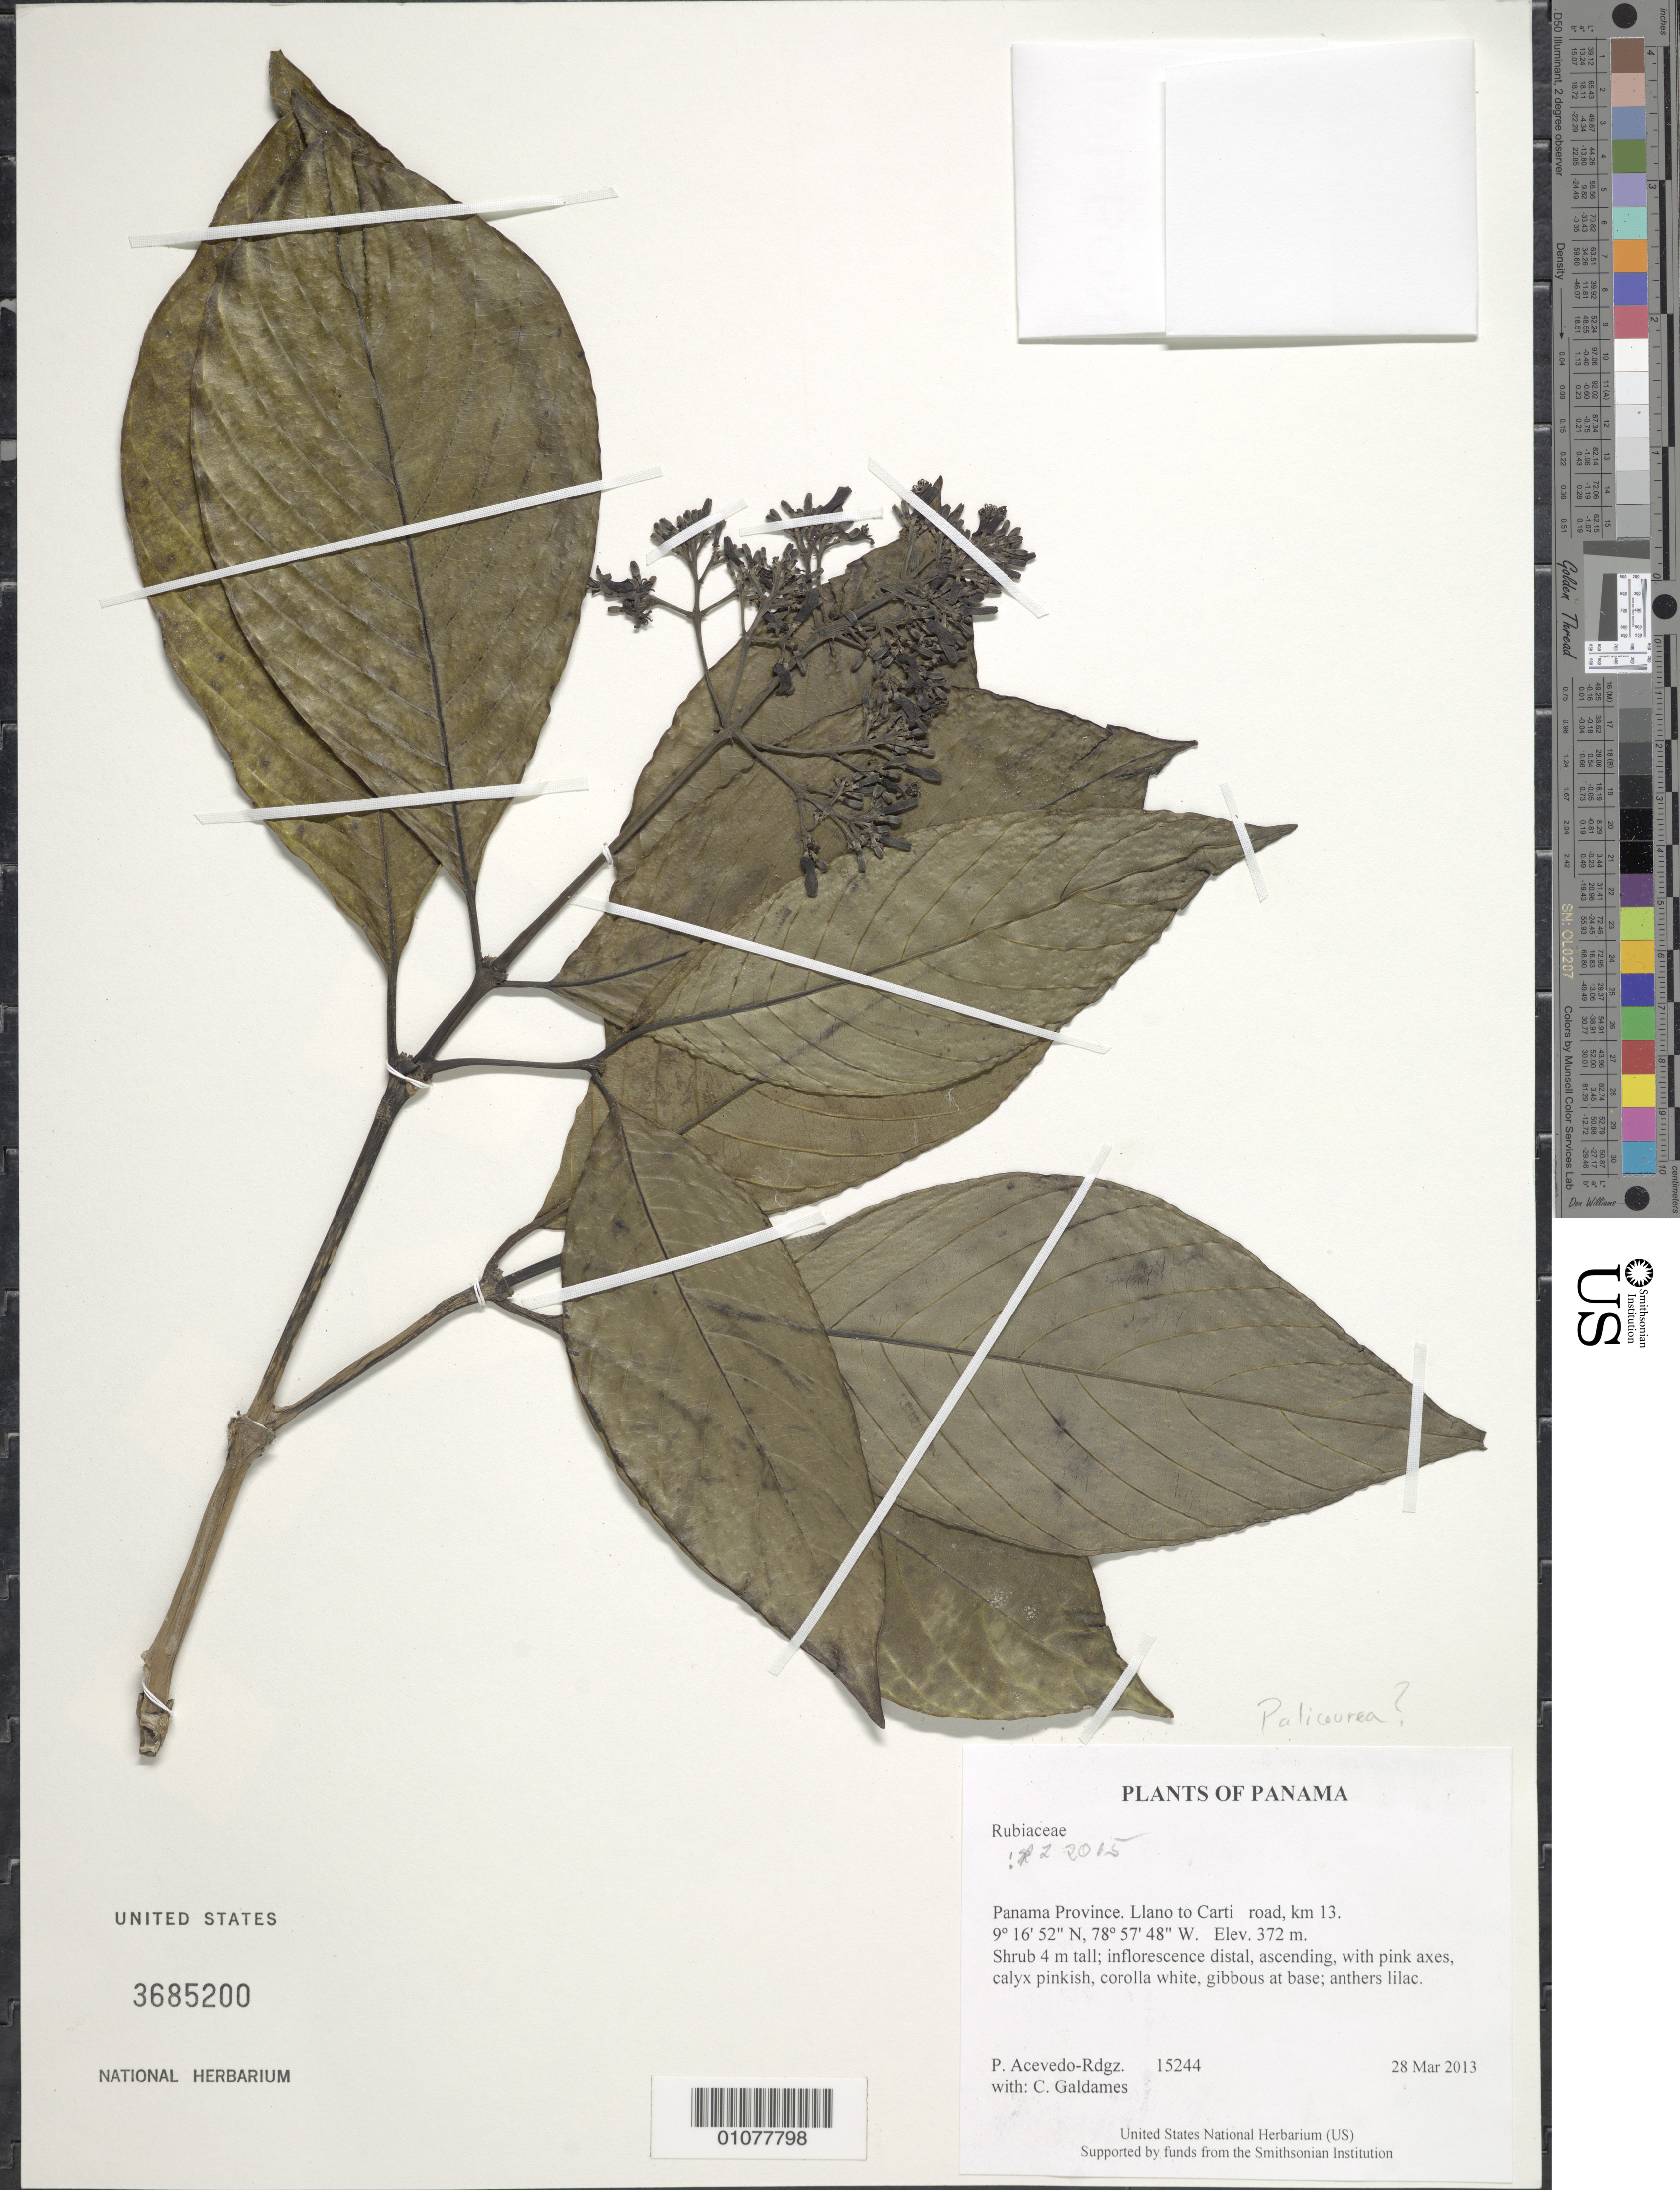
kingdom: Plantae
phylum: Tracheophyta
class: Magnoliopsida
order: Gentianales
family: Rubiaceae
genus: Palicourea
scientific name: Palicourea sp.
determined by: Acevedo-Rodríguez, P., (BOT), Smithsonian Institution - National Museum of Natural History (UNITED STATES)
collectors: P. Acevedo-Rodr. & C. Galdames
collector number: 15244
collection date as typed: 28 Mar 2013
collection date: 2013-03-28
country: Panama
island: Panama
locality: Llano to Carti road, km 13.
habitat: Remnant moist forest along road.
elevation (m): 372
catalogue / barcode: US 3685200